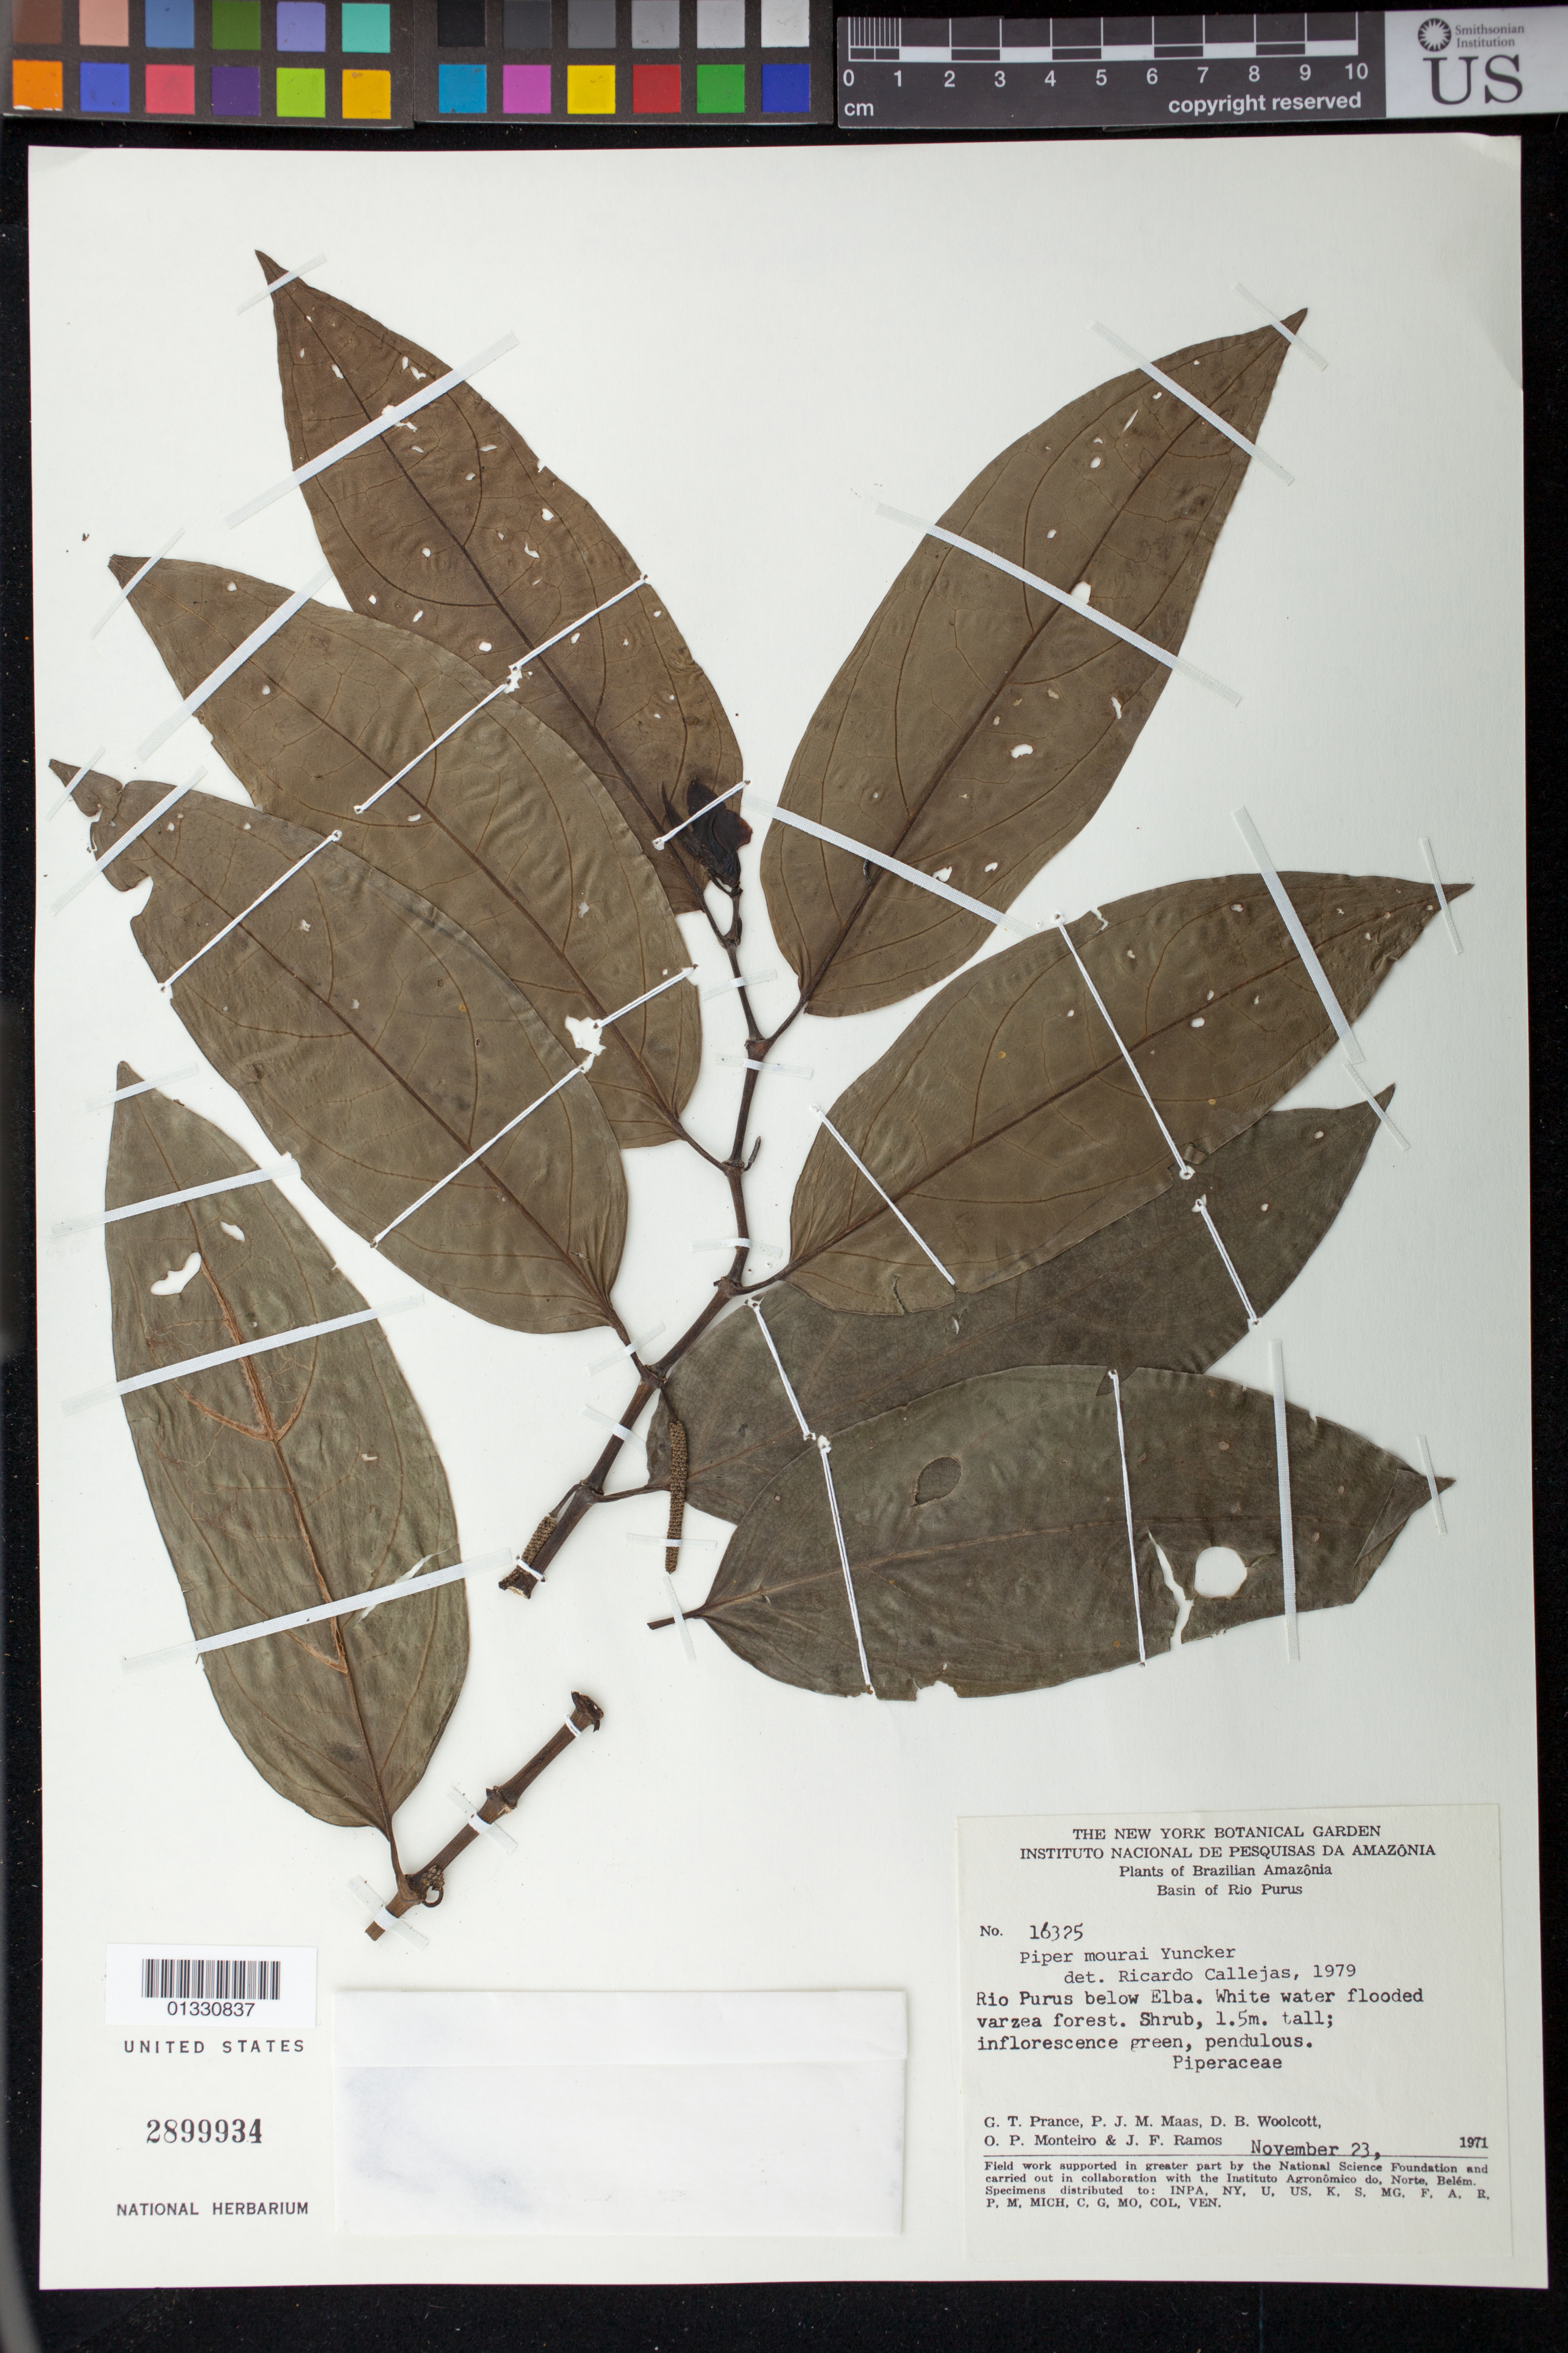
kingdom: Plantae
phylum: Tracheophyta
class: Magnoliopsida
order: Piperales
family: Piperaceae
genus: Piper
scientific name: Piper mourai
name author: Yunck.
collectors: G. T. Prance, P. Maas, D. B. Woolcott, O. P. Monteiro & J. F. Ramos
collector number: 16325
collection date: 1971-11-23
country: Brazil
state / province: Amazonas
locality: Rio Purus below Elba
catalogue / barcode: US 2899934